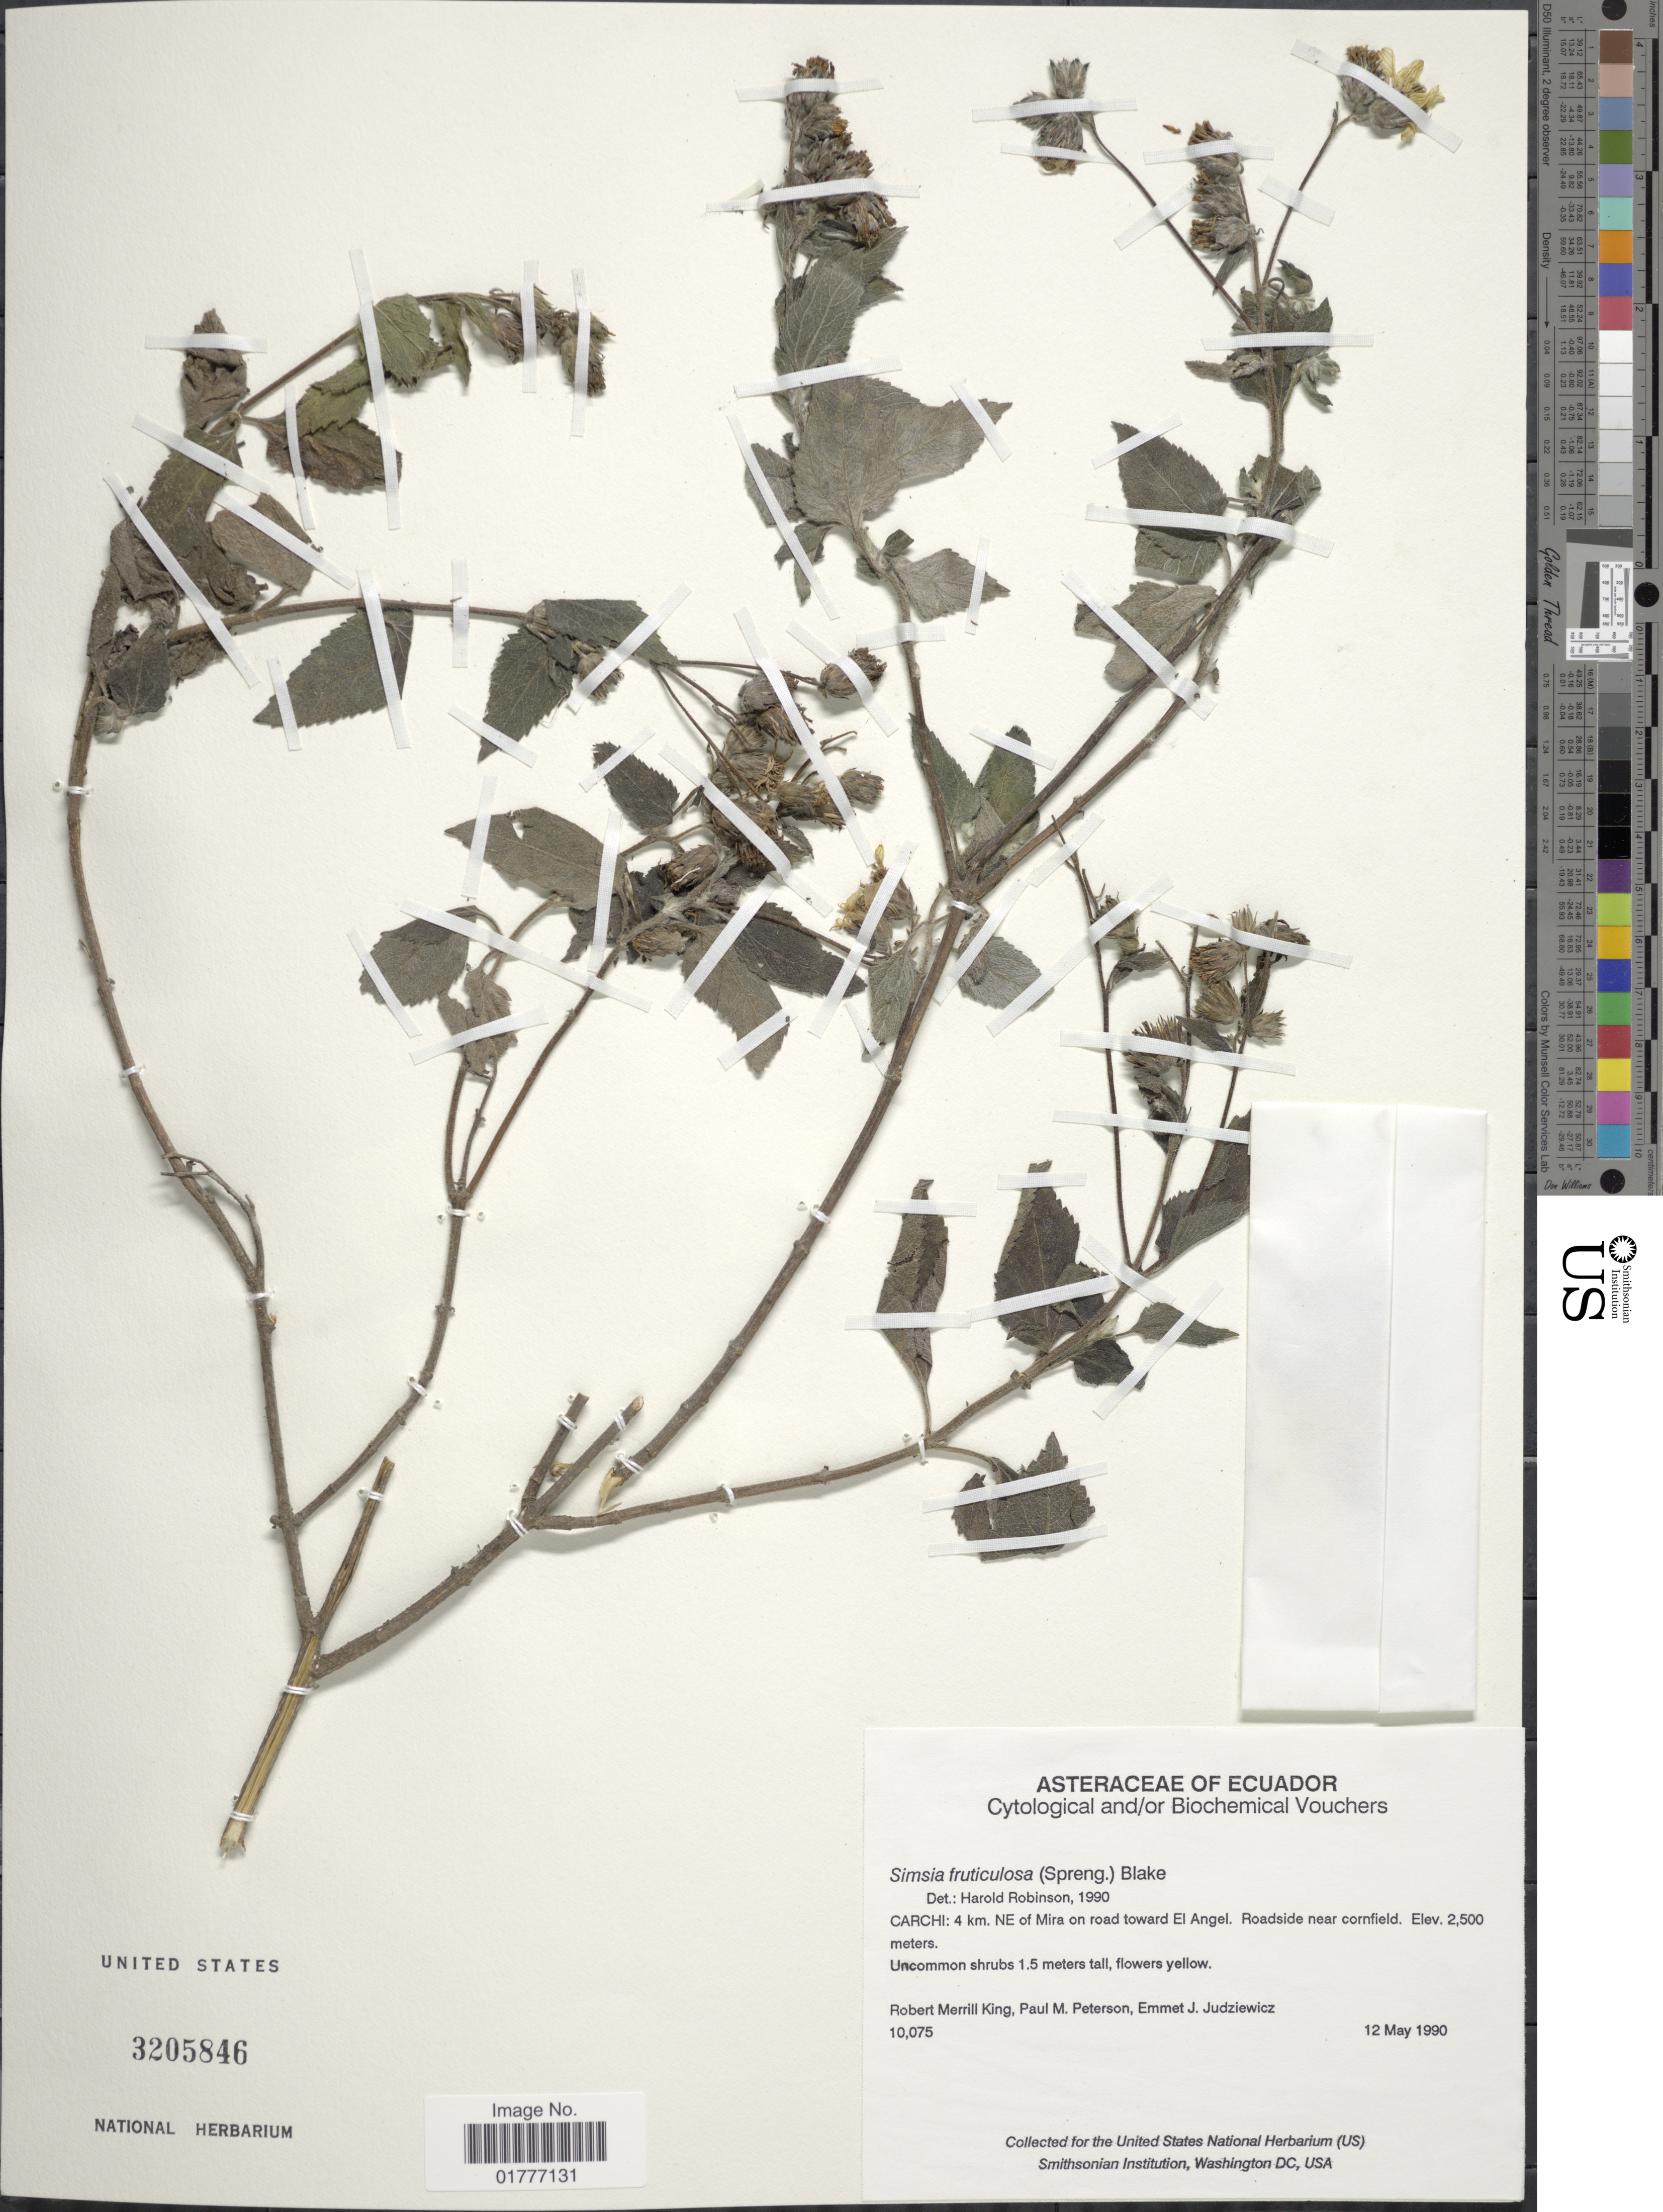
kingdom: Plantae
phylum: Tracheophyta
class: Magnoliopsida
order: Asterales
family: Asteraceae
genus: Simsia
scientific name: Simsia fruticulosa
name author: (Spreng.) S.F. Blake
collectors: R. M. King, P. M. Peterson & E. J. Judziewicz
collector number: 10075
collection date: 1990-05-12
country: Ecuador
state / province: Carchi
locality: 4 km. NE of Mira on road toward El Angel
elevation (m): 2500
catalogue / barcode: US 3205846